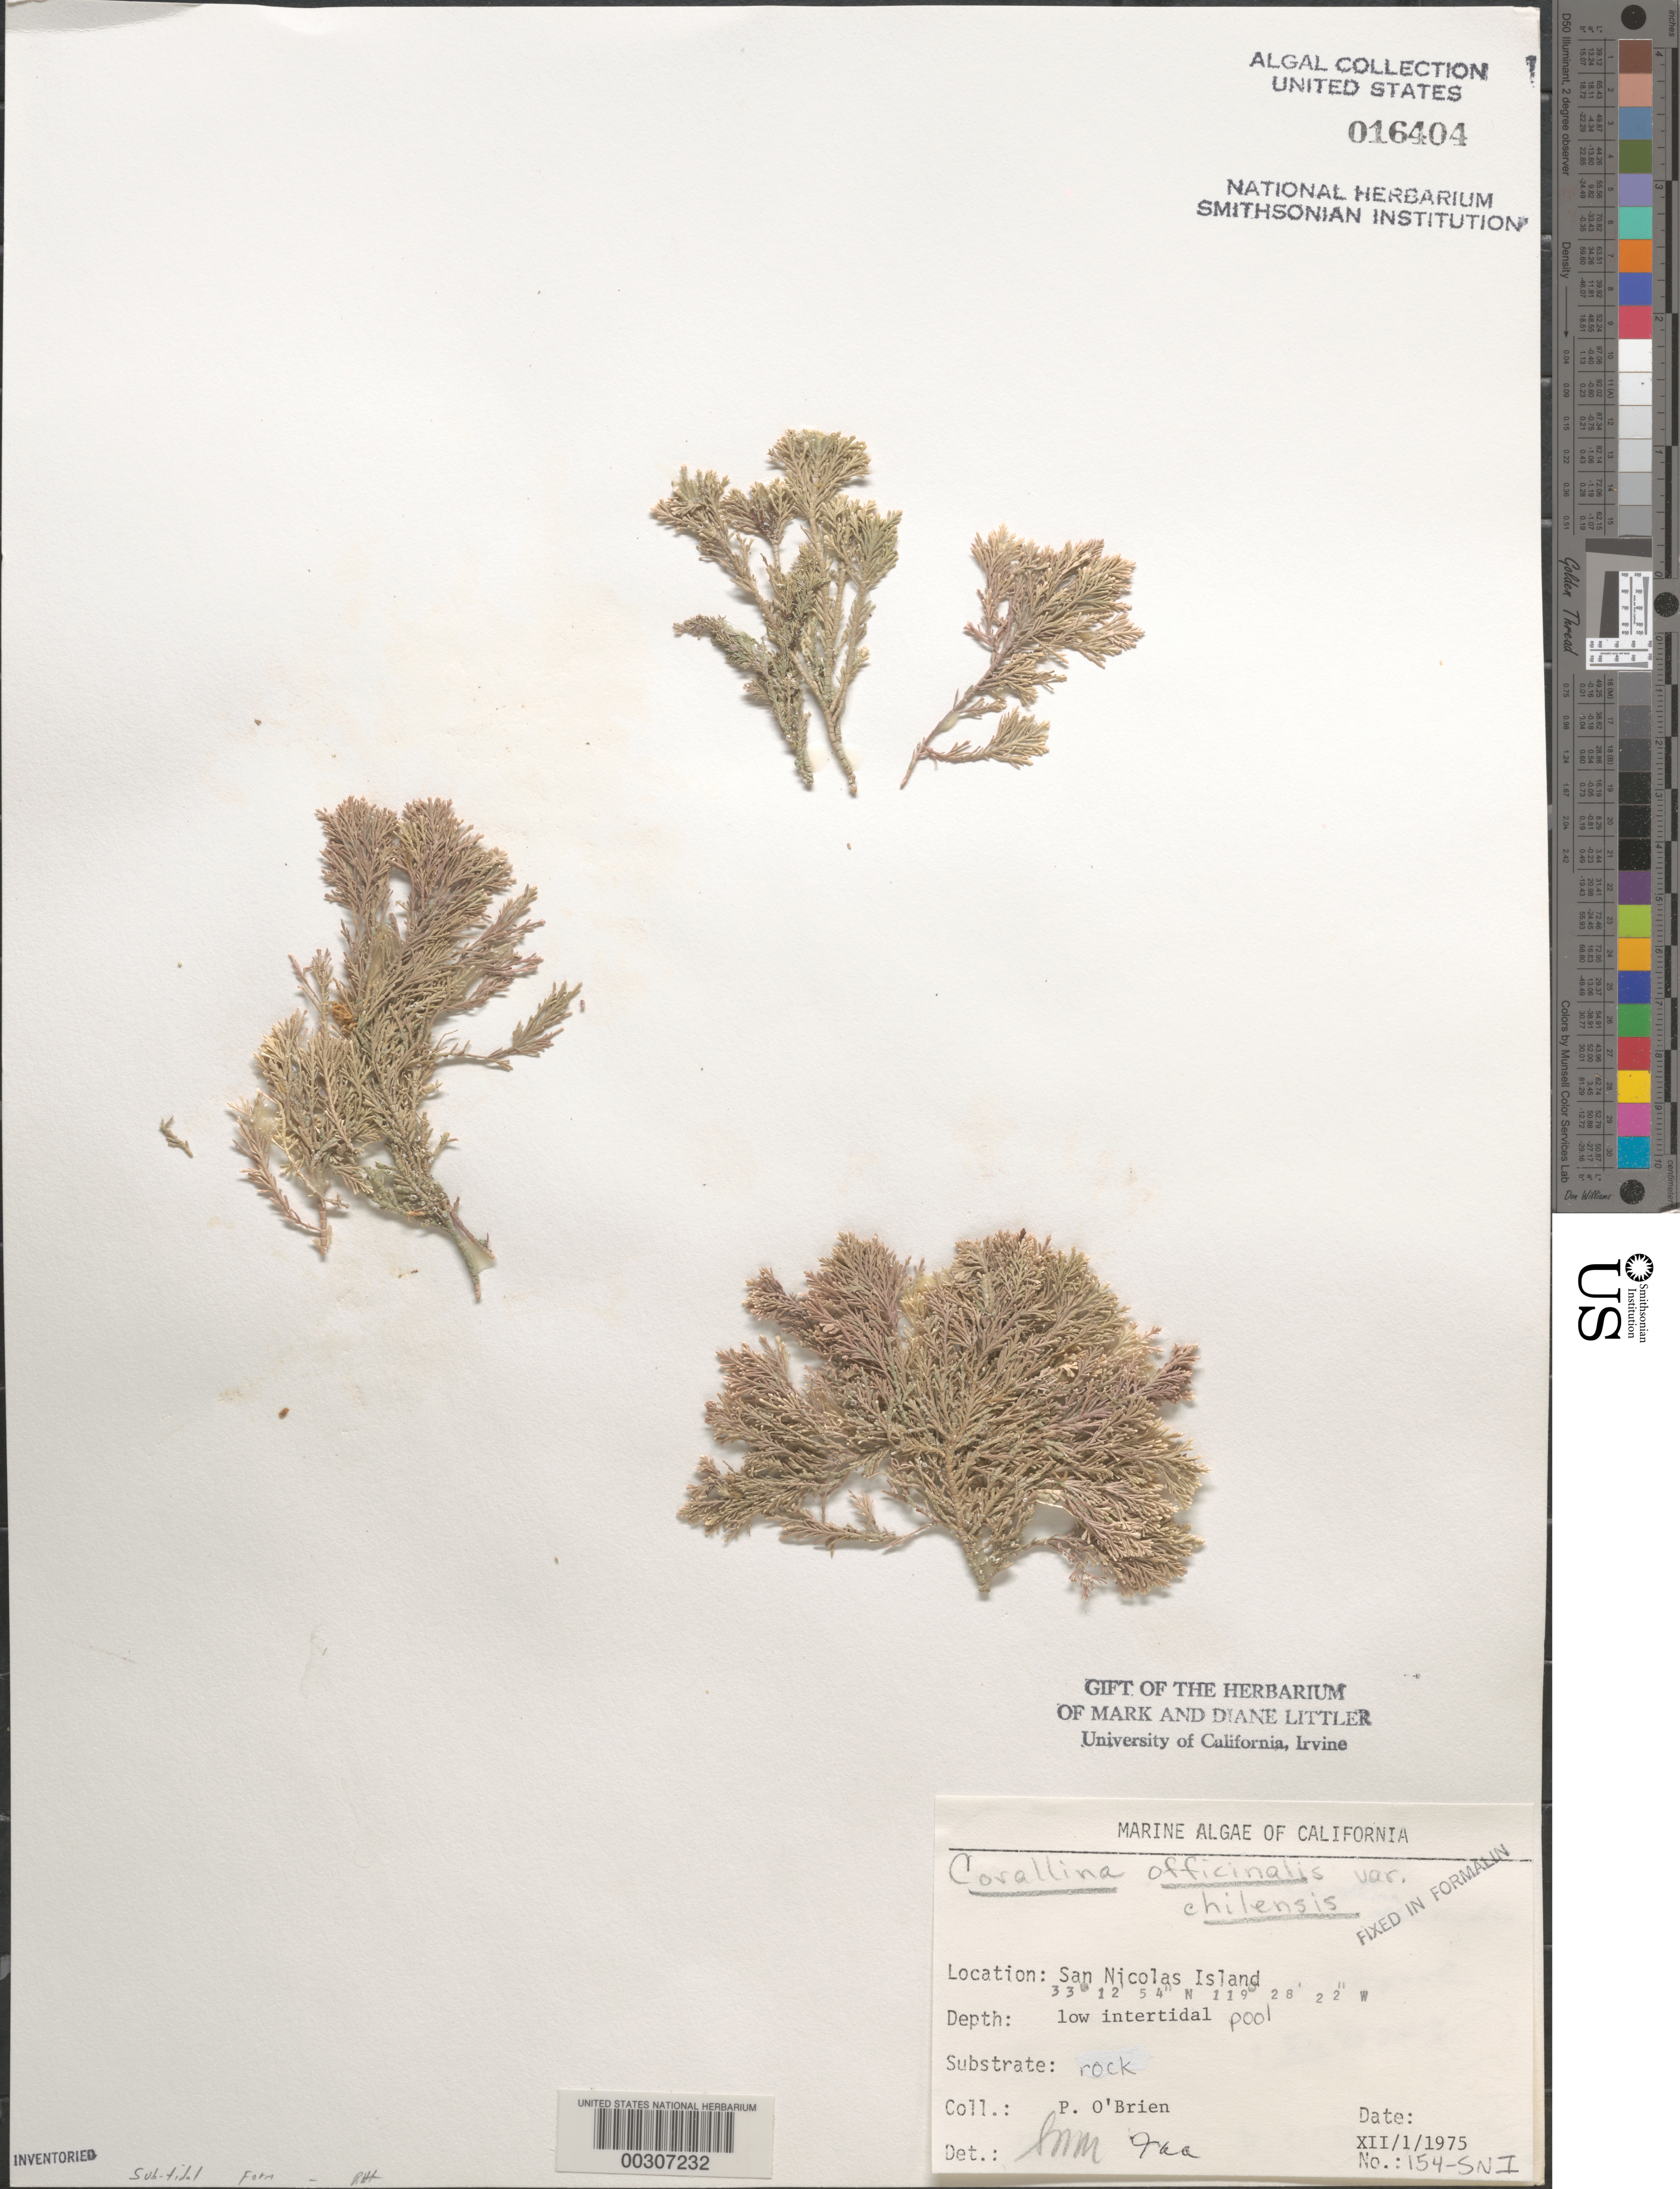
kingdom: Plantae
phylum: Rhodophyta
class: Florideophyceae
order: Corallinales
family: Corallinaceae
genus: Corallina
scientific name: Corallina officinalis var. chilensis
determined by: Murray, S. N.; Abbott, I. A.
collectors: P. O'Brien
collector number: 154-sni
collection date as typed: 01 Dec 1975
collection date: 1975-12-01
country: United States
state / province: California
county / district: Ventura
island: San Nicolas Island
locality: Dutch Harbor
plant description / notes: BLM-SOCALBIGHT Rocky Intertidal Survey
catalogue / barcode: US 16404